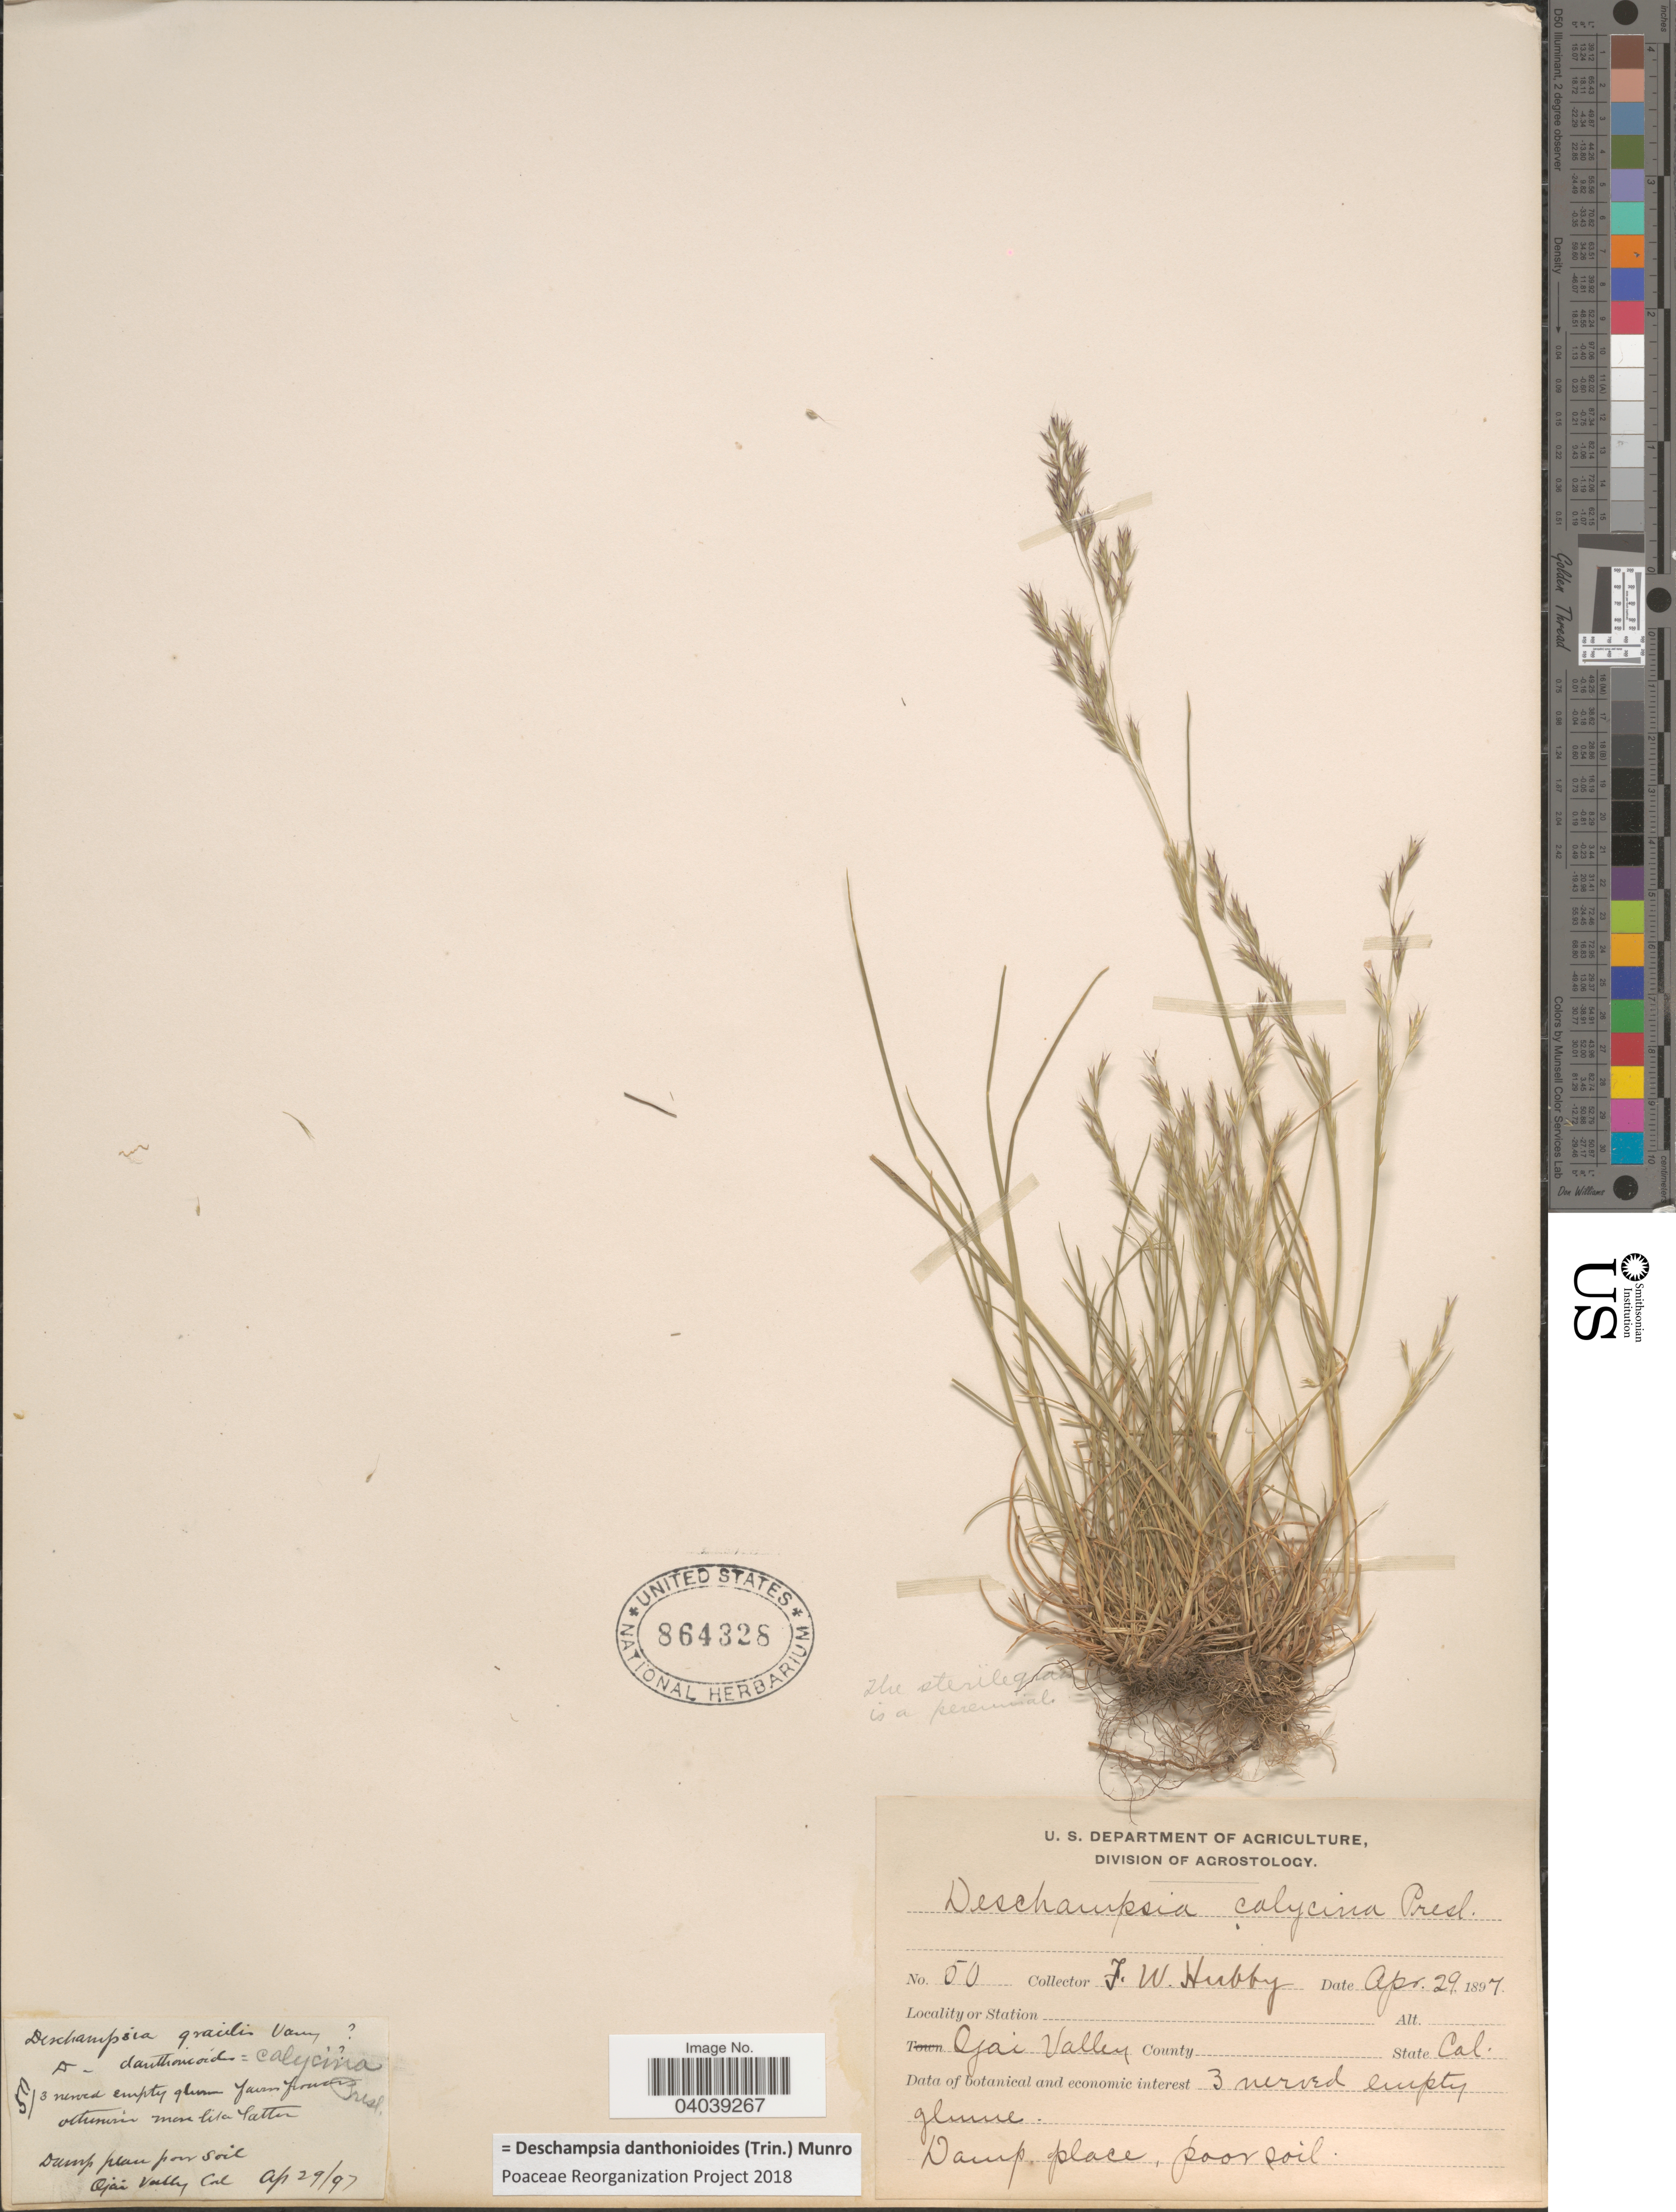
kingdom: Plantae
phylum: Tracheophyta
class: Liliopsida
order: Poales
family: Poaceae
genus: Deschampsia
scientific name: Deschampsia danthonioides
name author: (Trin.) Munro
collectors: F. Hubby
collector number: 50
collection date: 1897-04-29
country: United States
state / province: California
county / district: Ventura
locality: Ojai Valley.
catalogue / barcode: US 864328